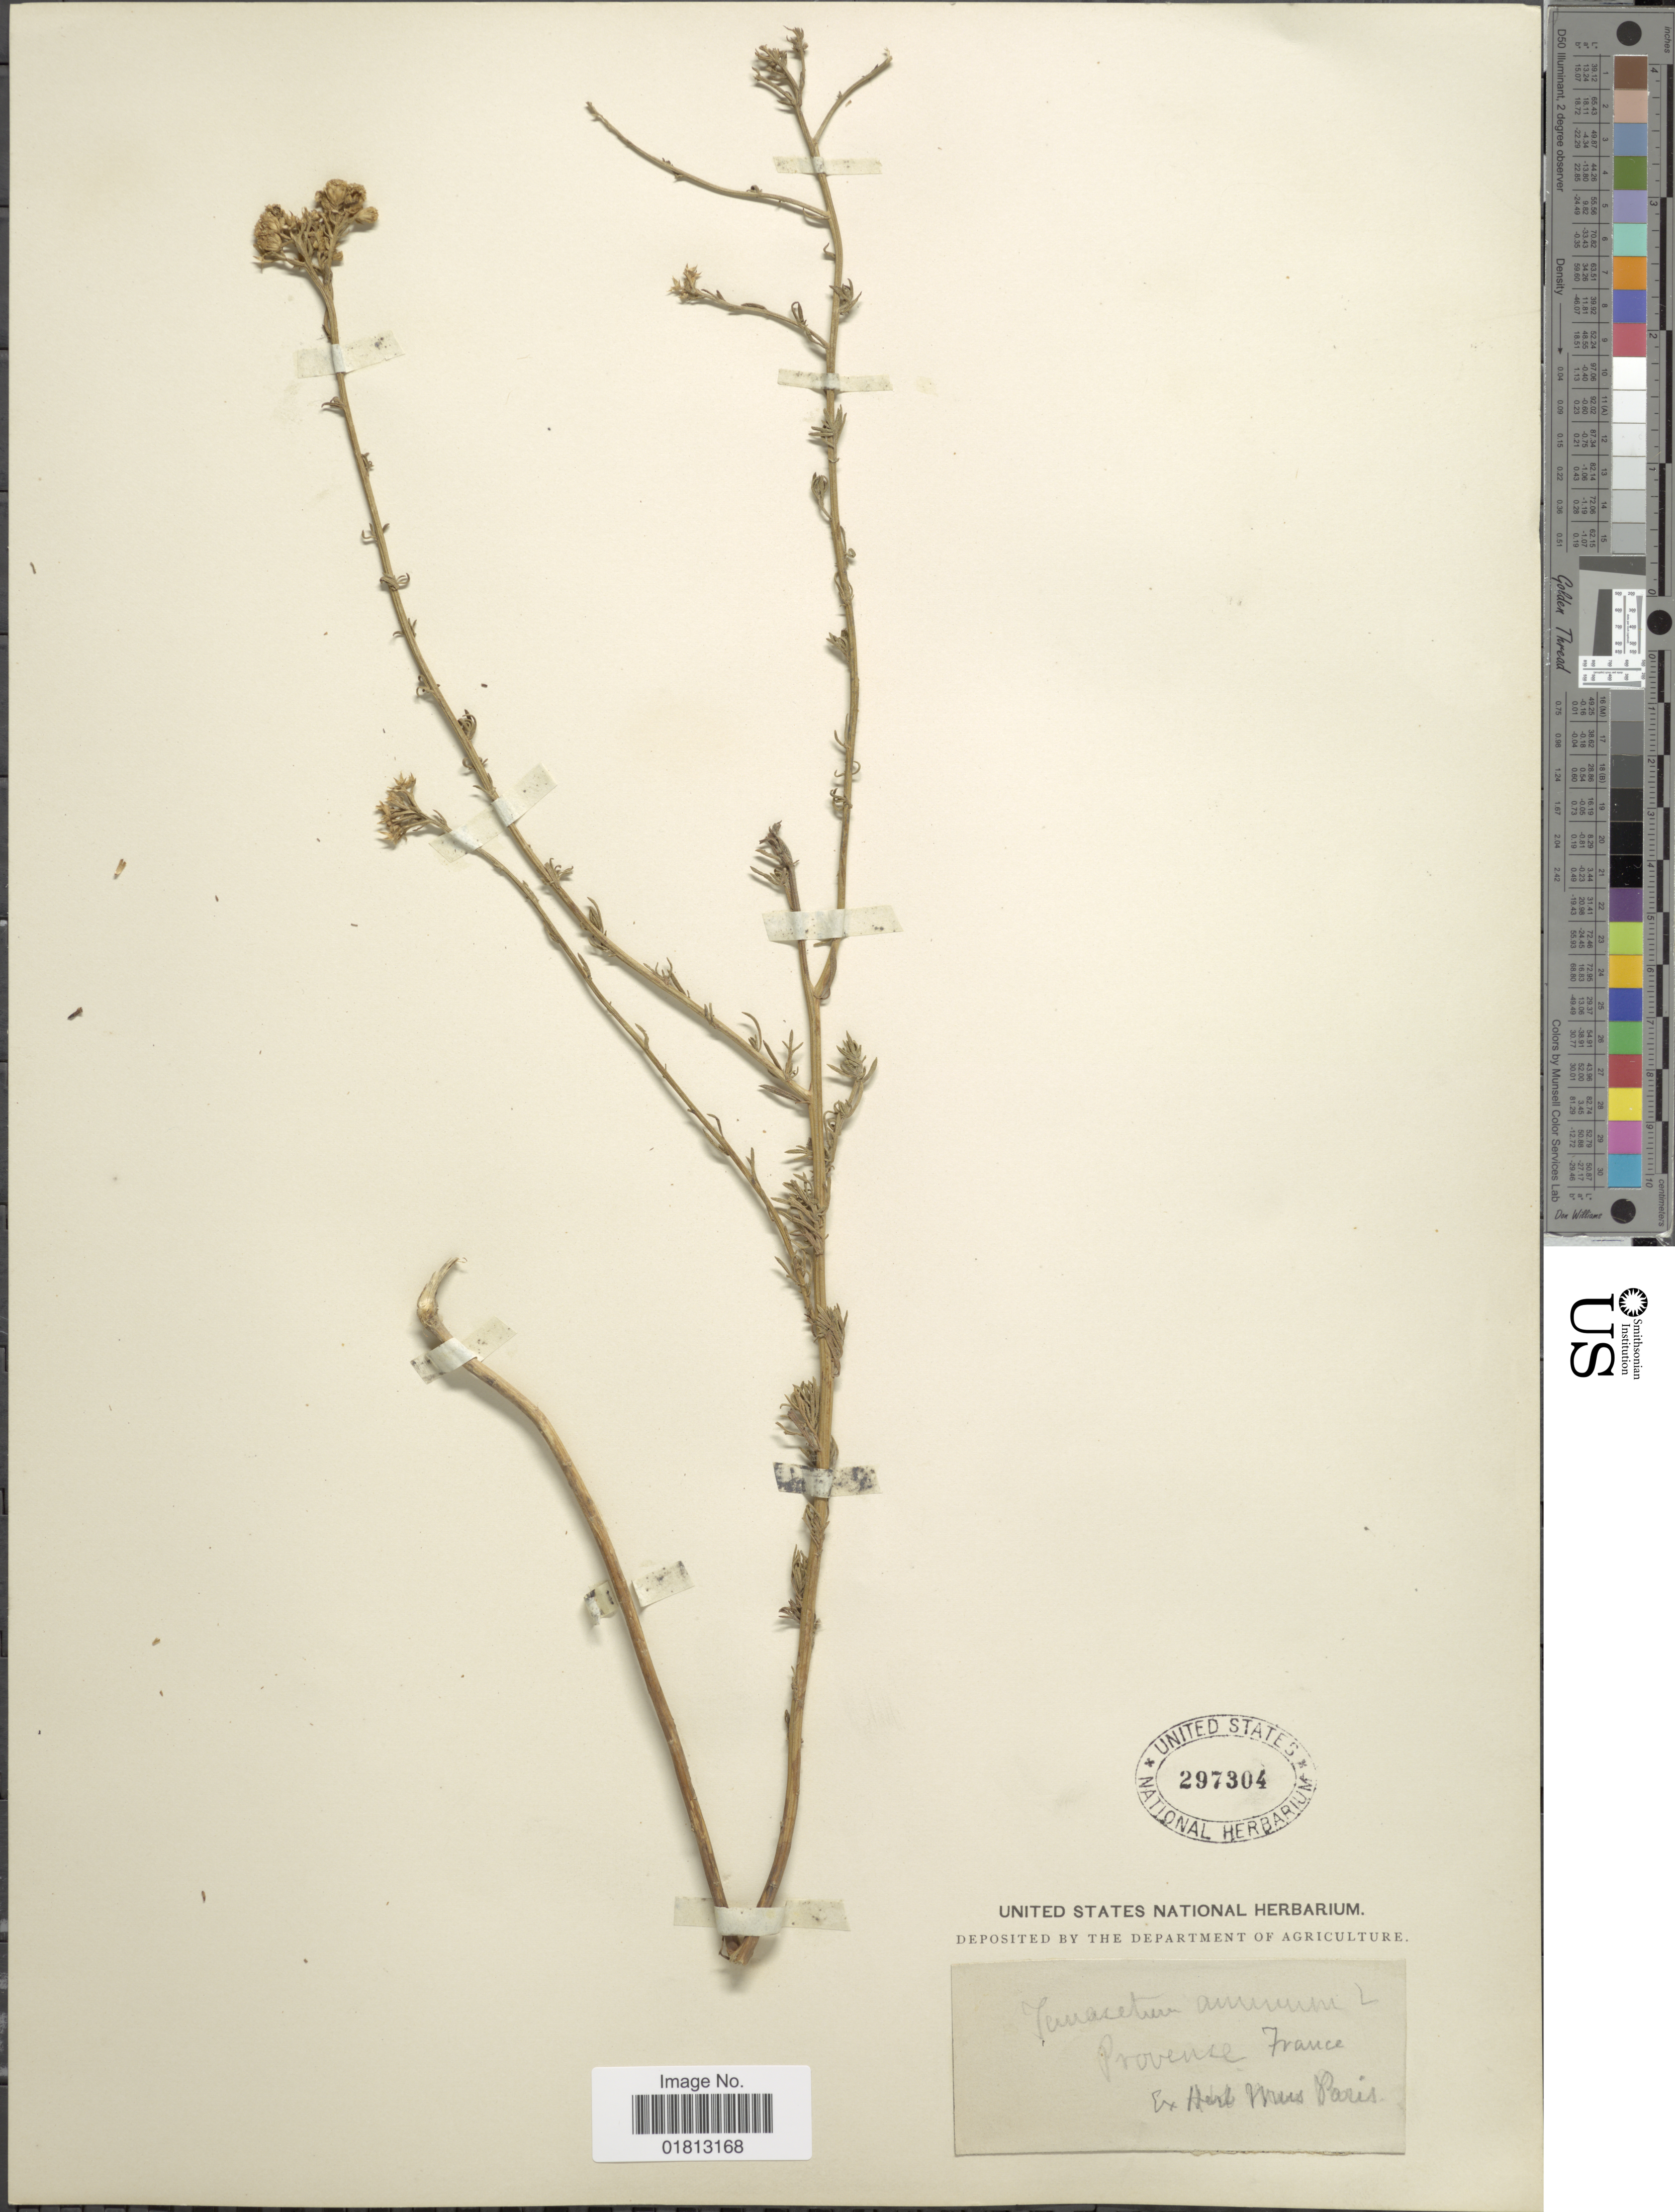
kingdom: Plantae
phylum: Tracheophyta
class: Magnoliopsida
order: Asterales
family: Asteraceae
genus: Tanacetum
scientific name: Tanacetum annum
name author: L.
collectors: ex herb. Mus. Paris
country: France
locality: Provence France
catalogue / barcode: US 297304